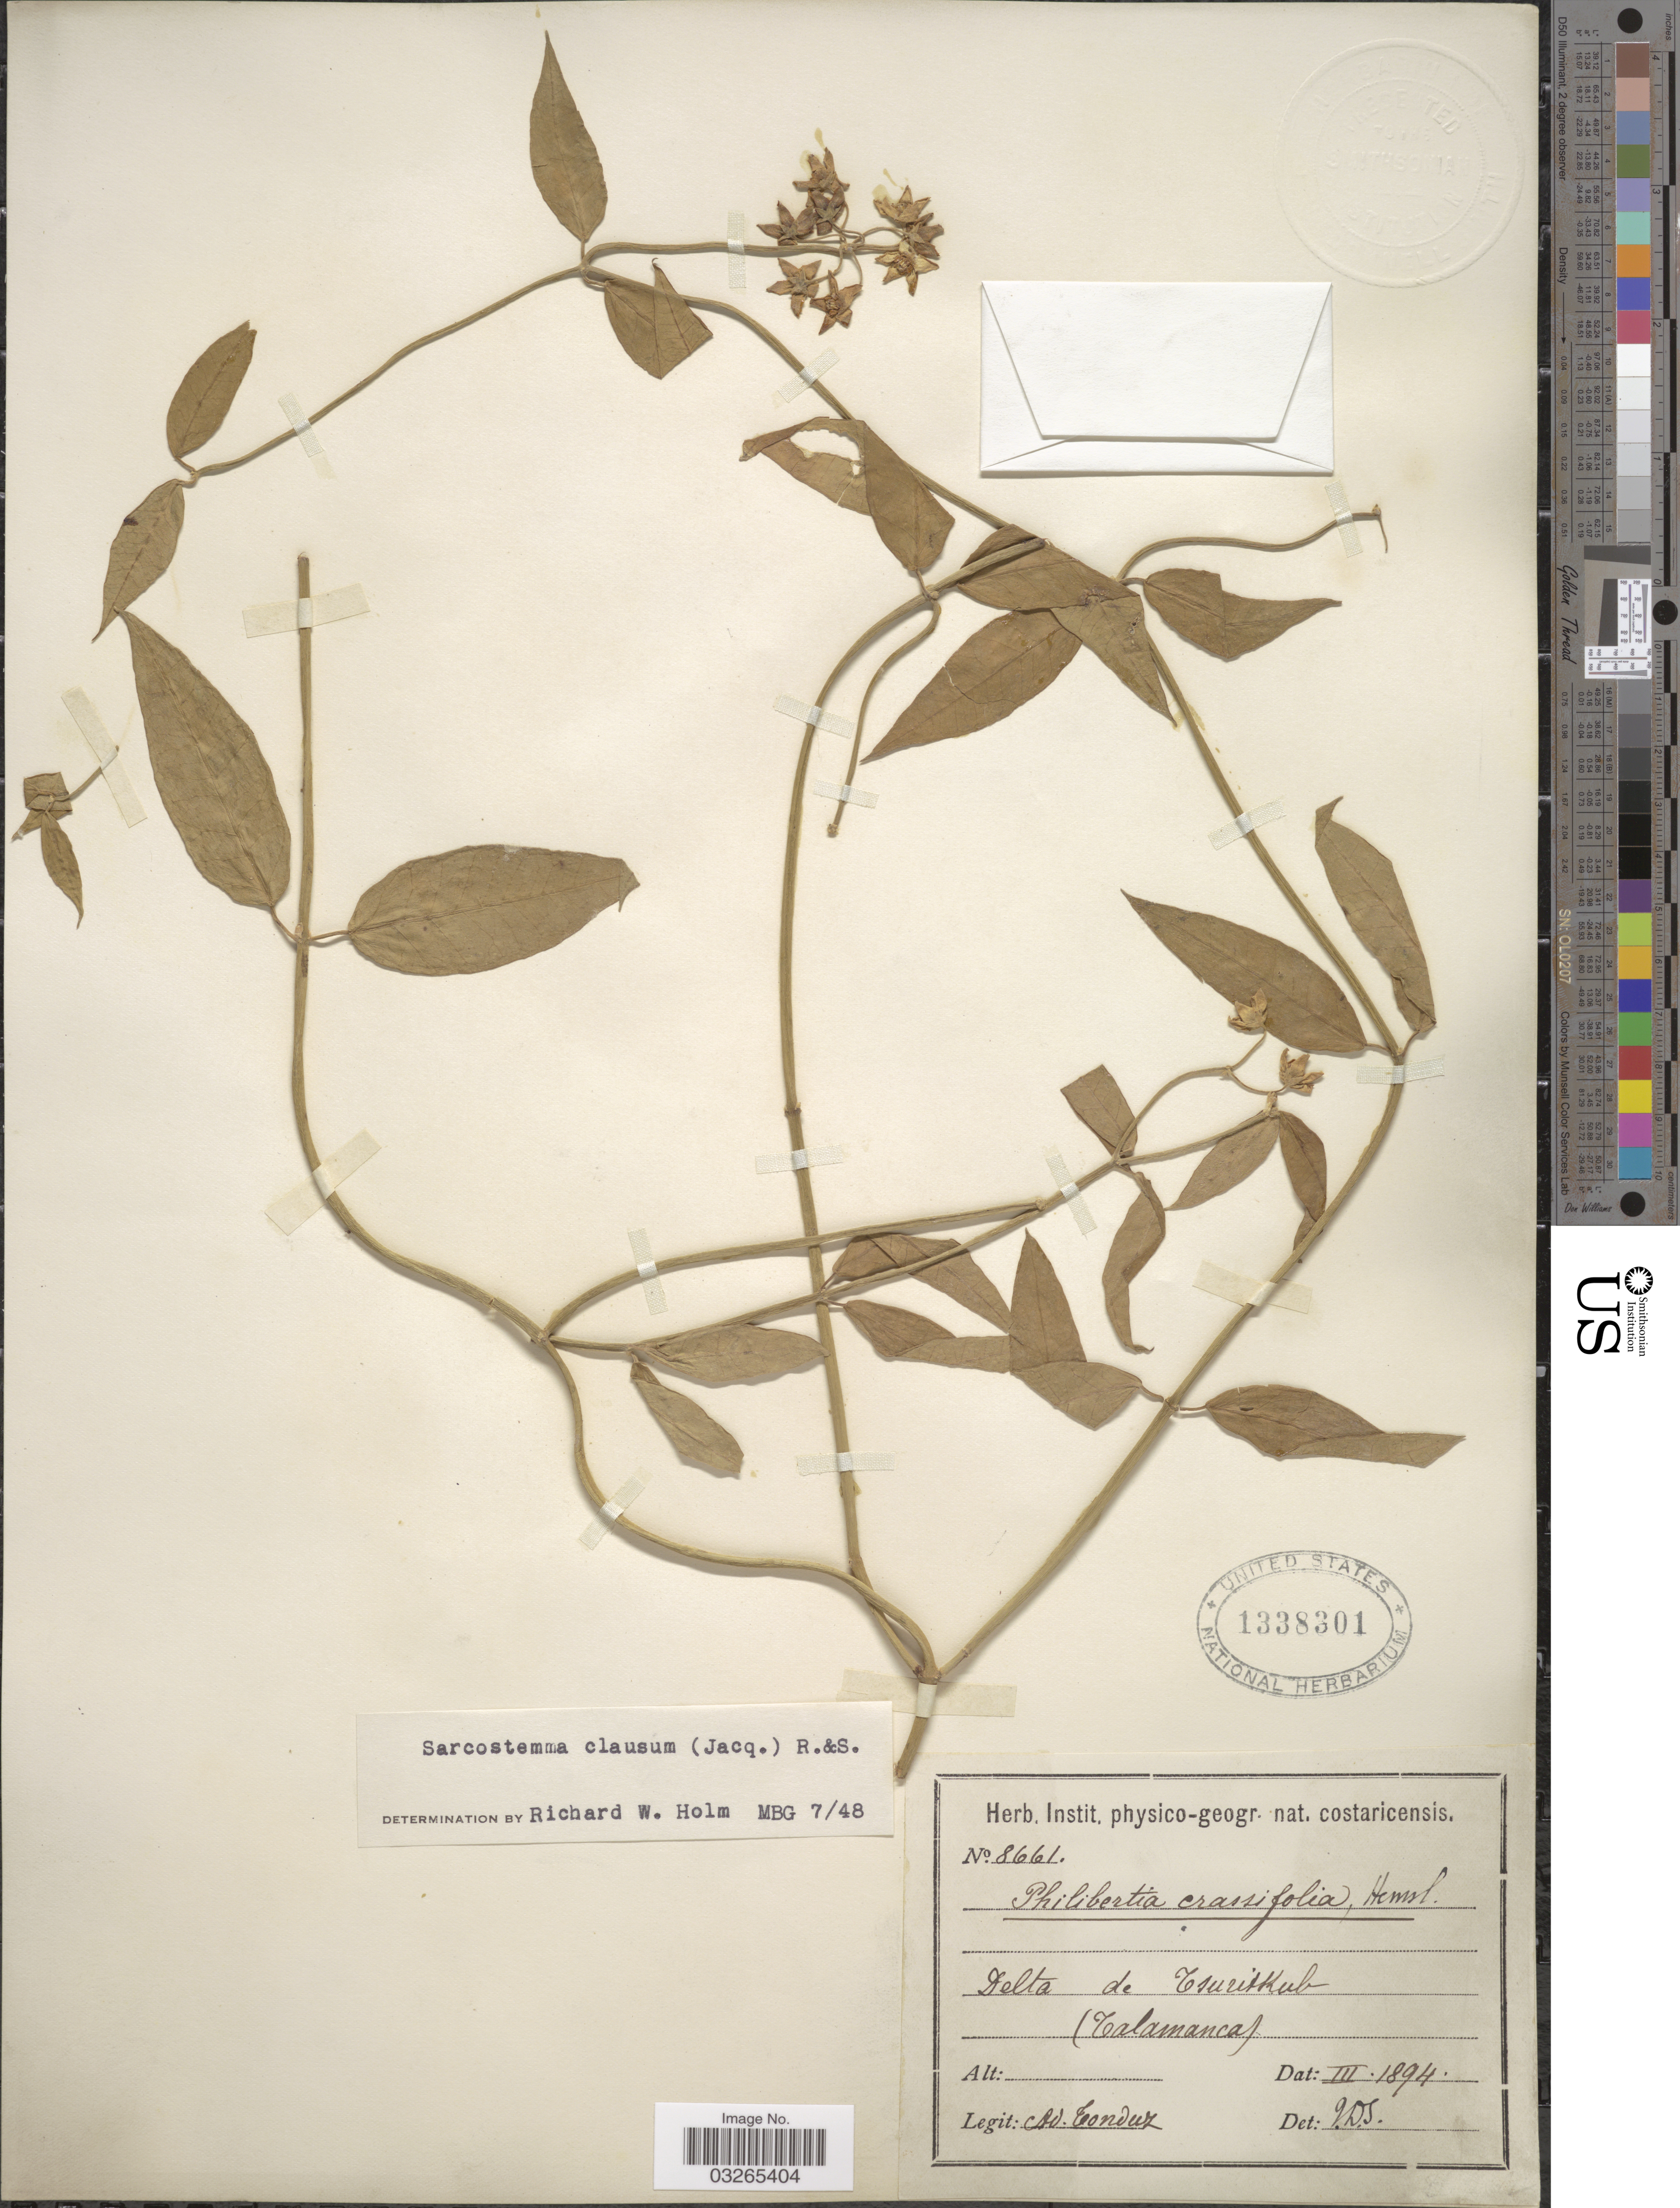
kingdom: Plantae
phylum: Tracheophyta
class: Magnoliopsida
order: Gentianales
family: Apocynaceae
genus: Sarcostemma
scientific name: Sarcostemma clausum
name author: (Jacq.) Schult.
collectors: A. Tonduz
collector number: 8661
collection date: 1894-03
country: Costa Rica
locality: Delta de Tsuritkub. (Talamanca).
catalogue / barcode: US 1338301